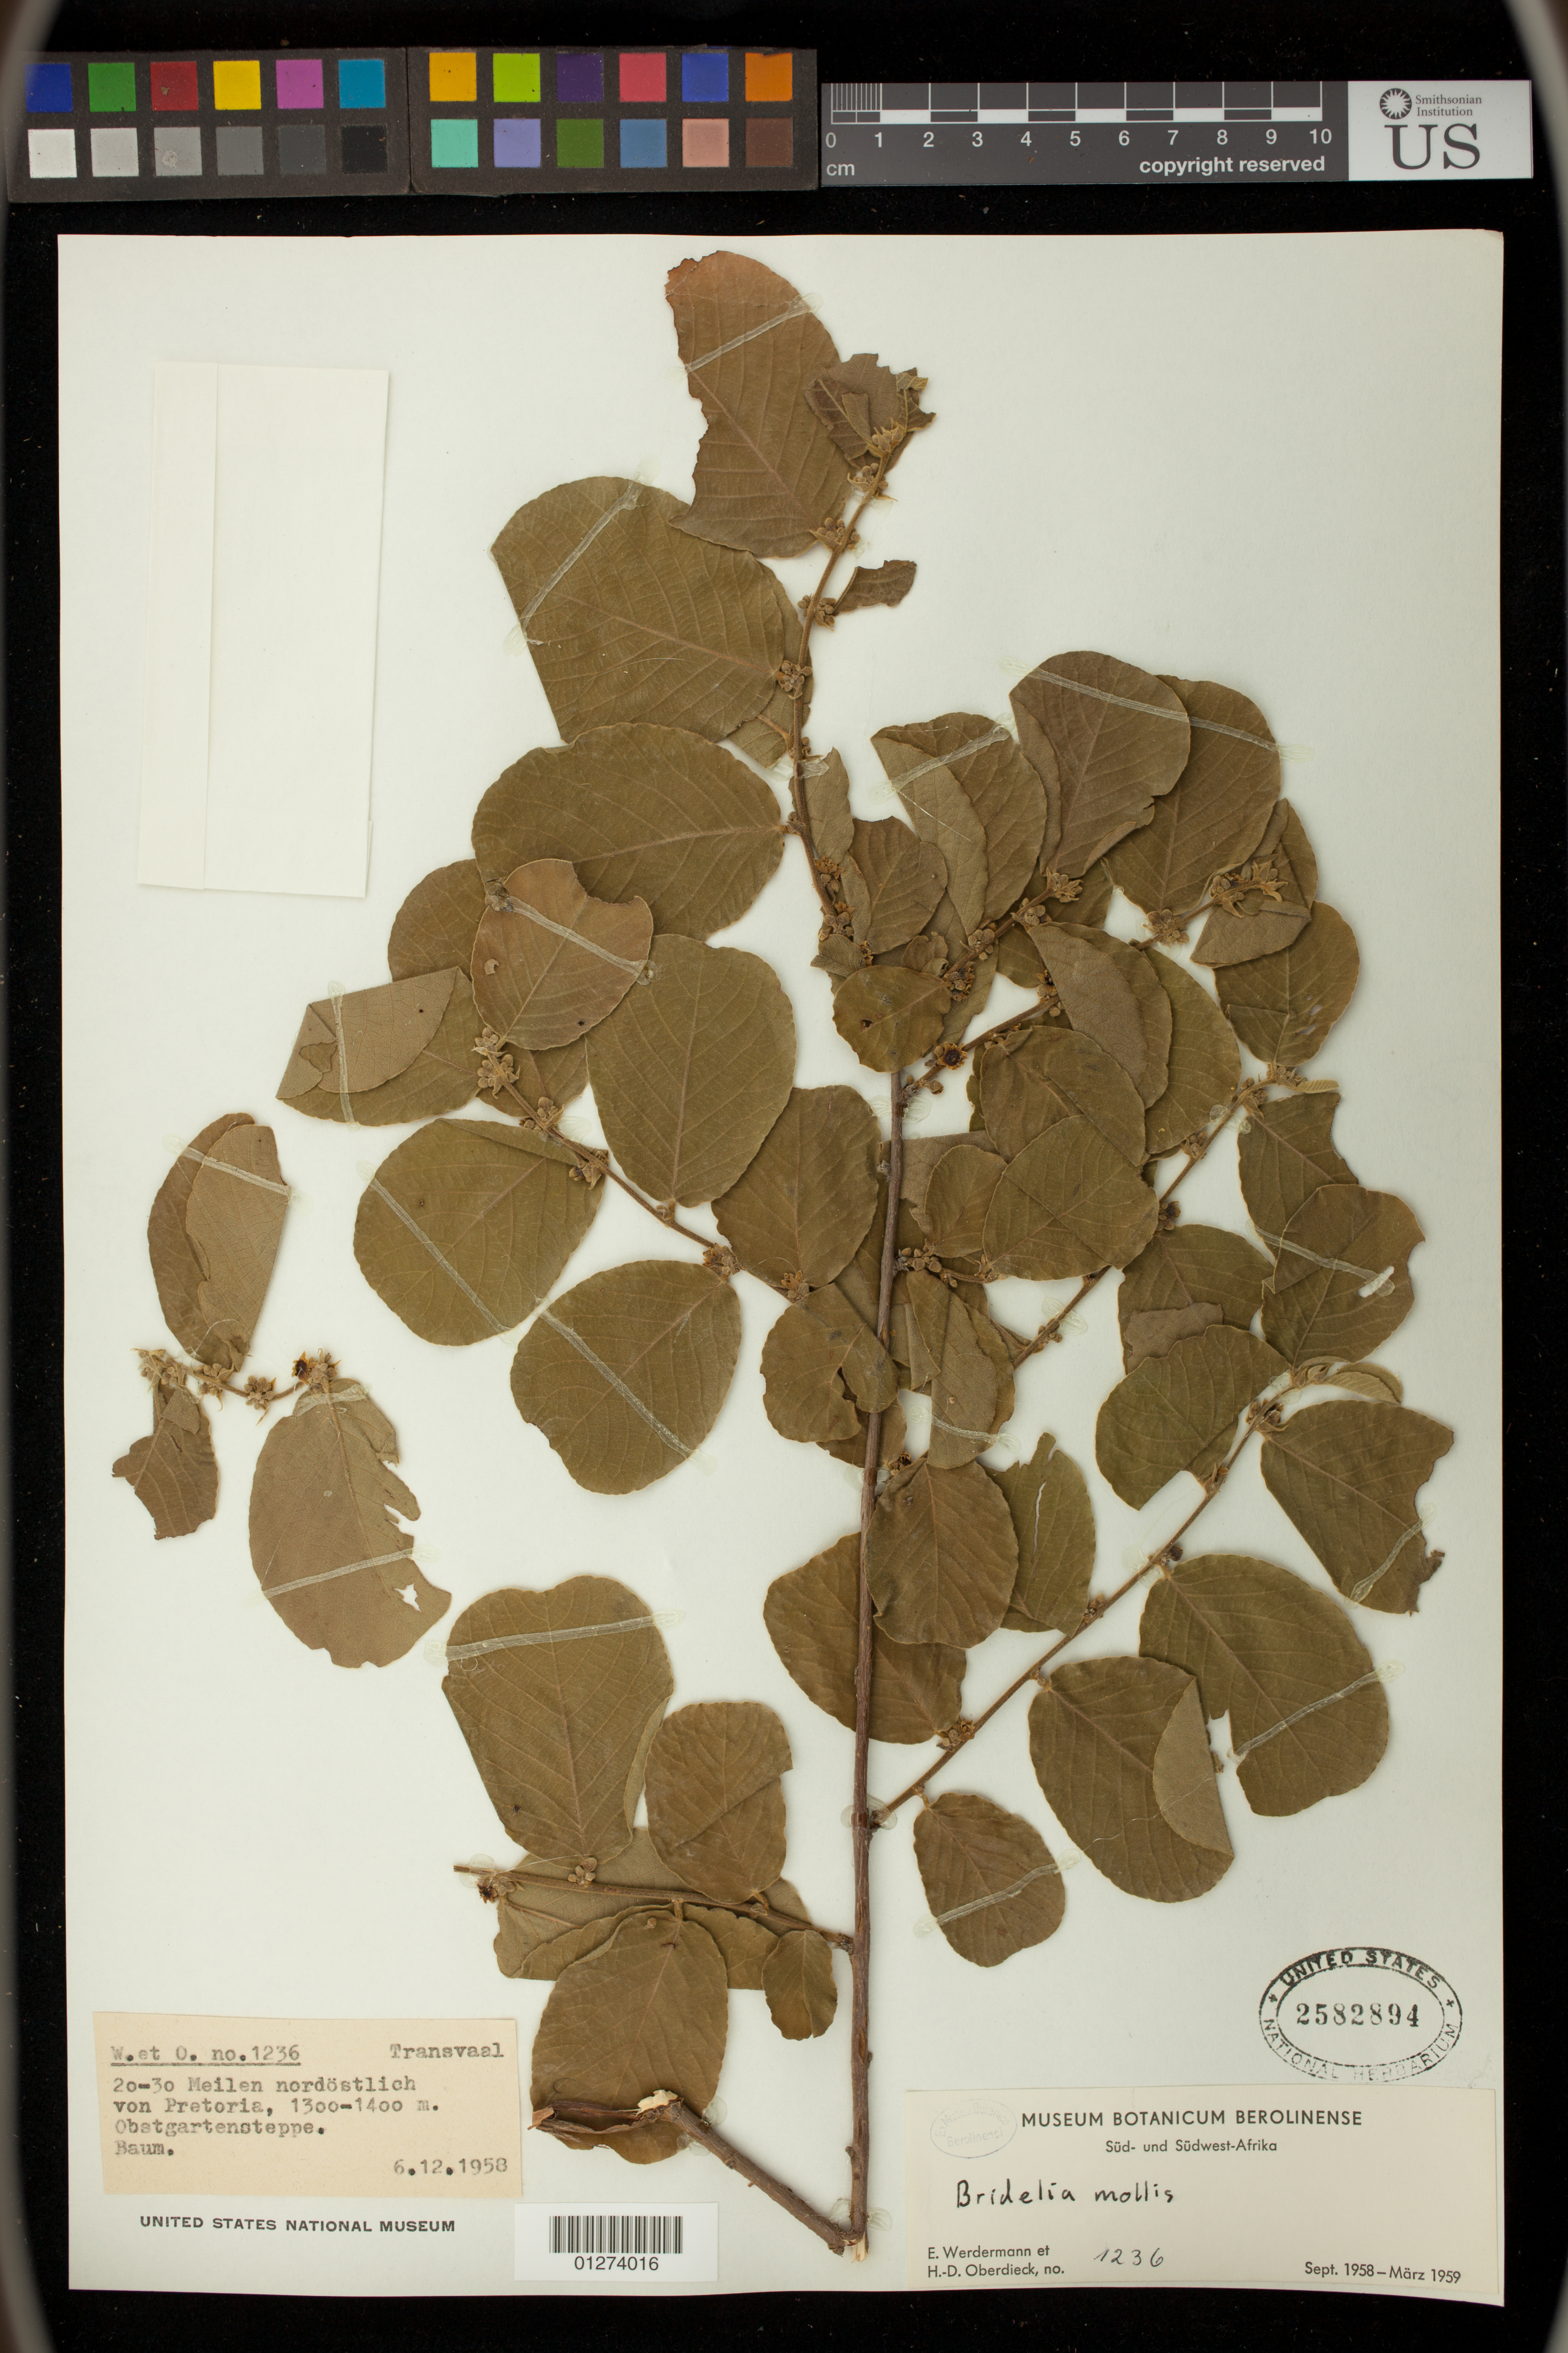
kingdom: Plantae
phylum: Tracheophyta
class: Magnoliopsida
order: Malpighiales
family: Phyllanthaceae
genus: Bridelia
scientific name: Bridelia mollis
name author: Hutch.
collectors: E. Werdermann & H. Oberdieck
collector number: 1236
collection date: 1958-12-06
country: South Africa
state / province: Gauteng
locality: Sud- und Südwest Afrika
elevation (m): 1300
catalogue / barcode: US 2582894